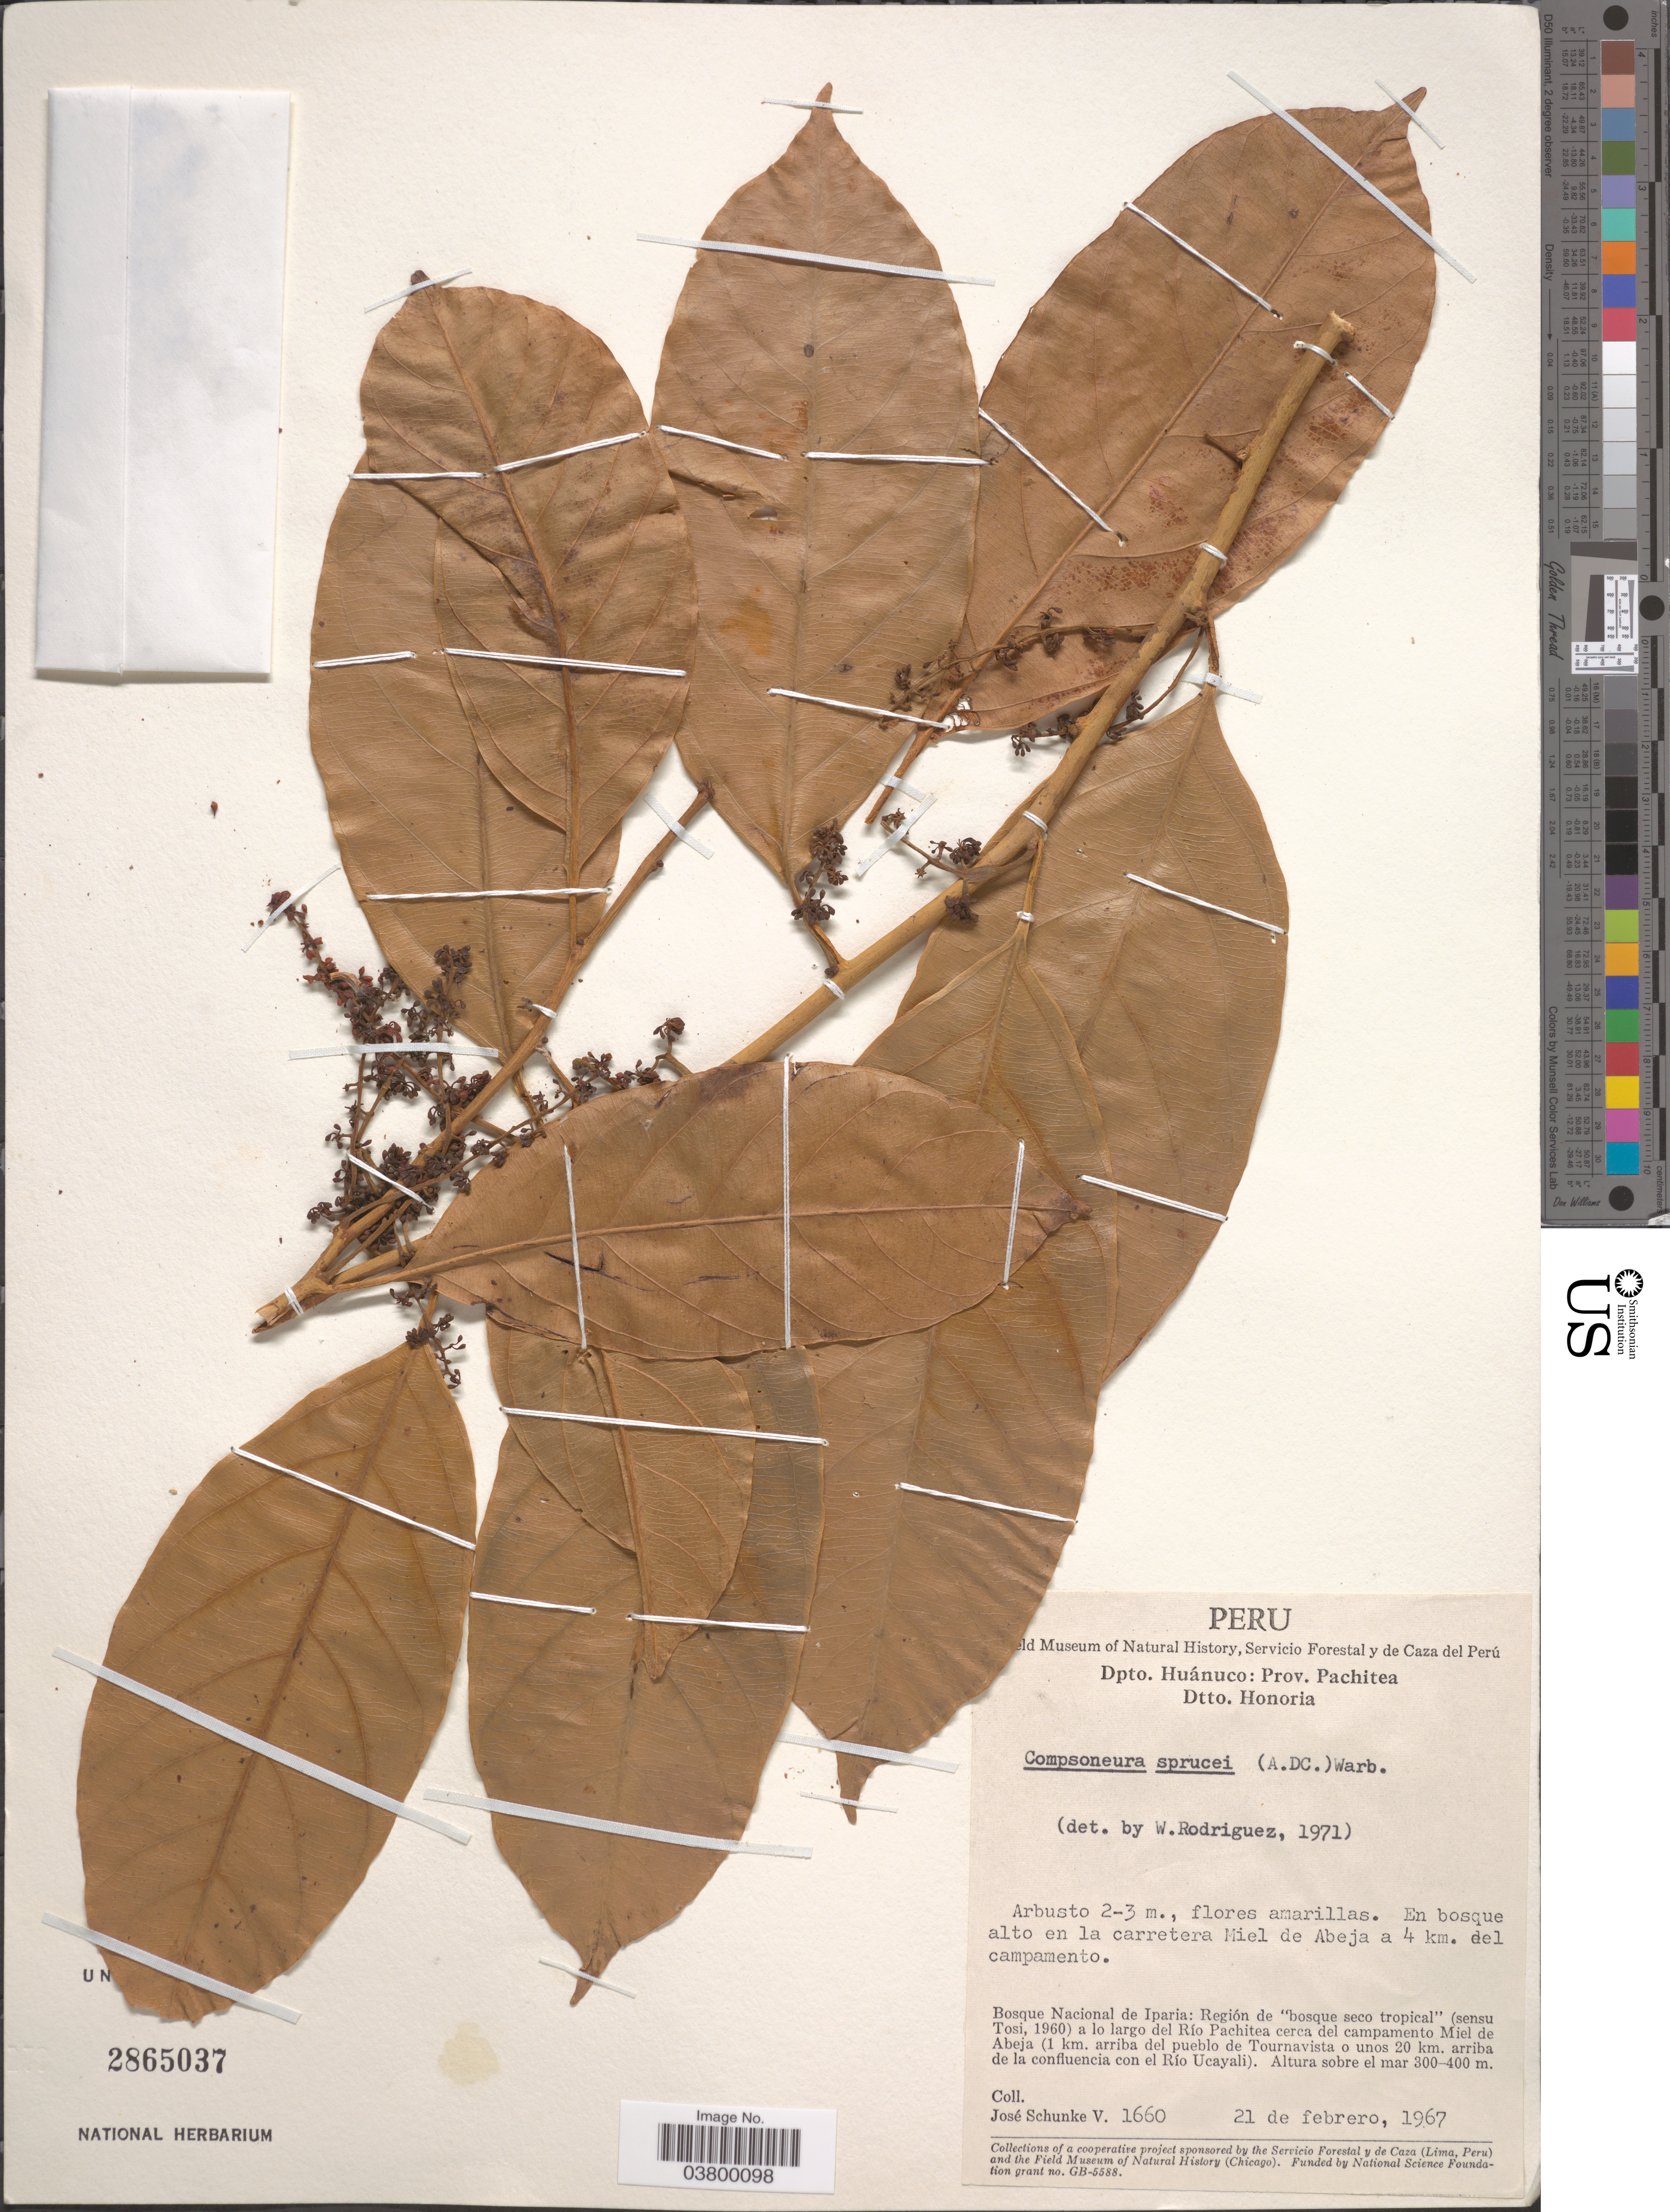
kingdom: Plantae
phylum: Tracheophyta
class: Magnoliopsida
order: Magnoliales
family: Myristicaceae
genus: Compsoneura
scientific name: Compsoneura schultesiana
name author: W.A. Rodrigues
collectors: J. Schunke Vigo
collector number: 1660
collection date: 1967-02-21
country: Peru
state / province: Huánuco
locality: Dpto. Huánuco: Prov. Pachitea. Dtto. Honoria. En bosque alto en la carretera Miel de Abeja a 4 km. del campamento. Bosque Nacional de Iparia: Región de "bosque seco tropical" (sensu Tosi, 1960) a lo largo del Río Pachitea cerca del campamento Miel de Abeja (1 km. arriba del pueblo de Tournavista o unos 20 km. arriba de la confluencia con el Río Ucayali).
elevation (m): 300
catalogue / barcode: US 2865037